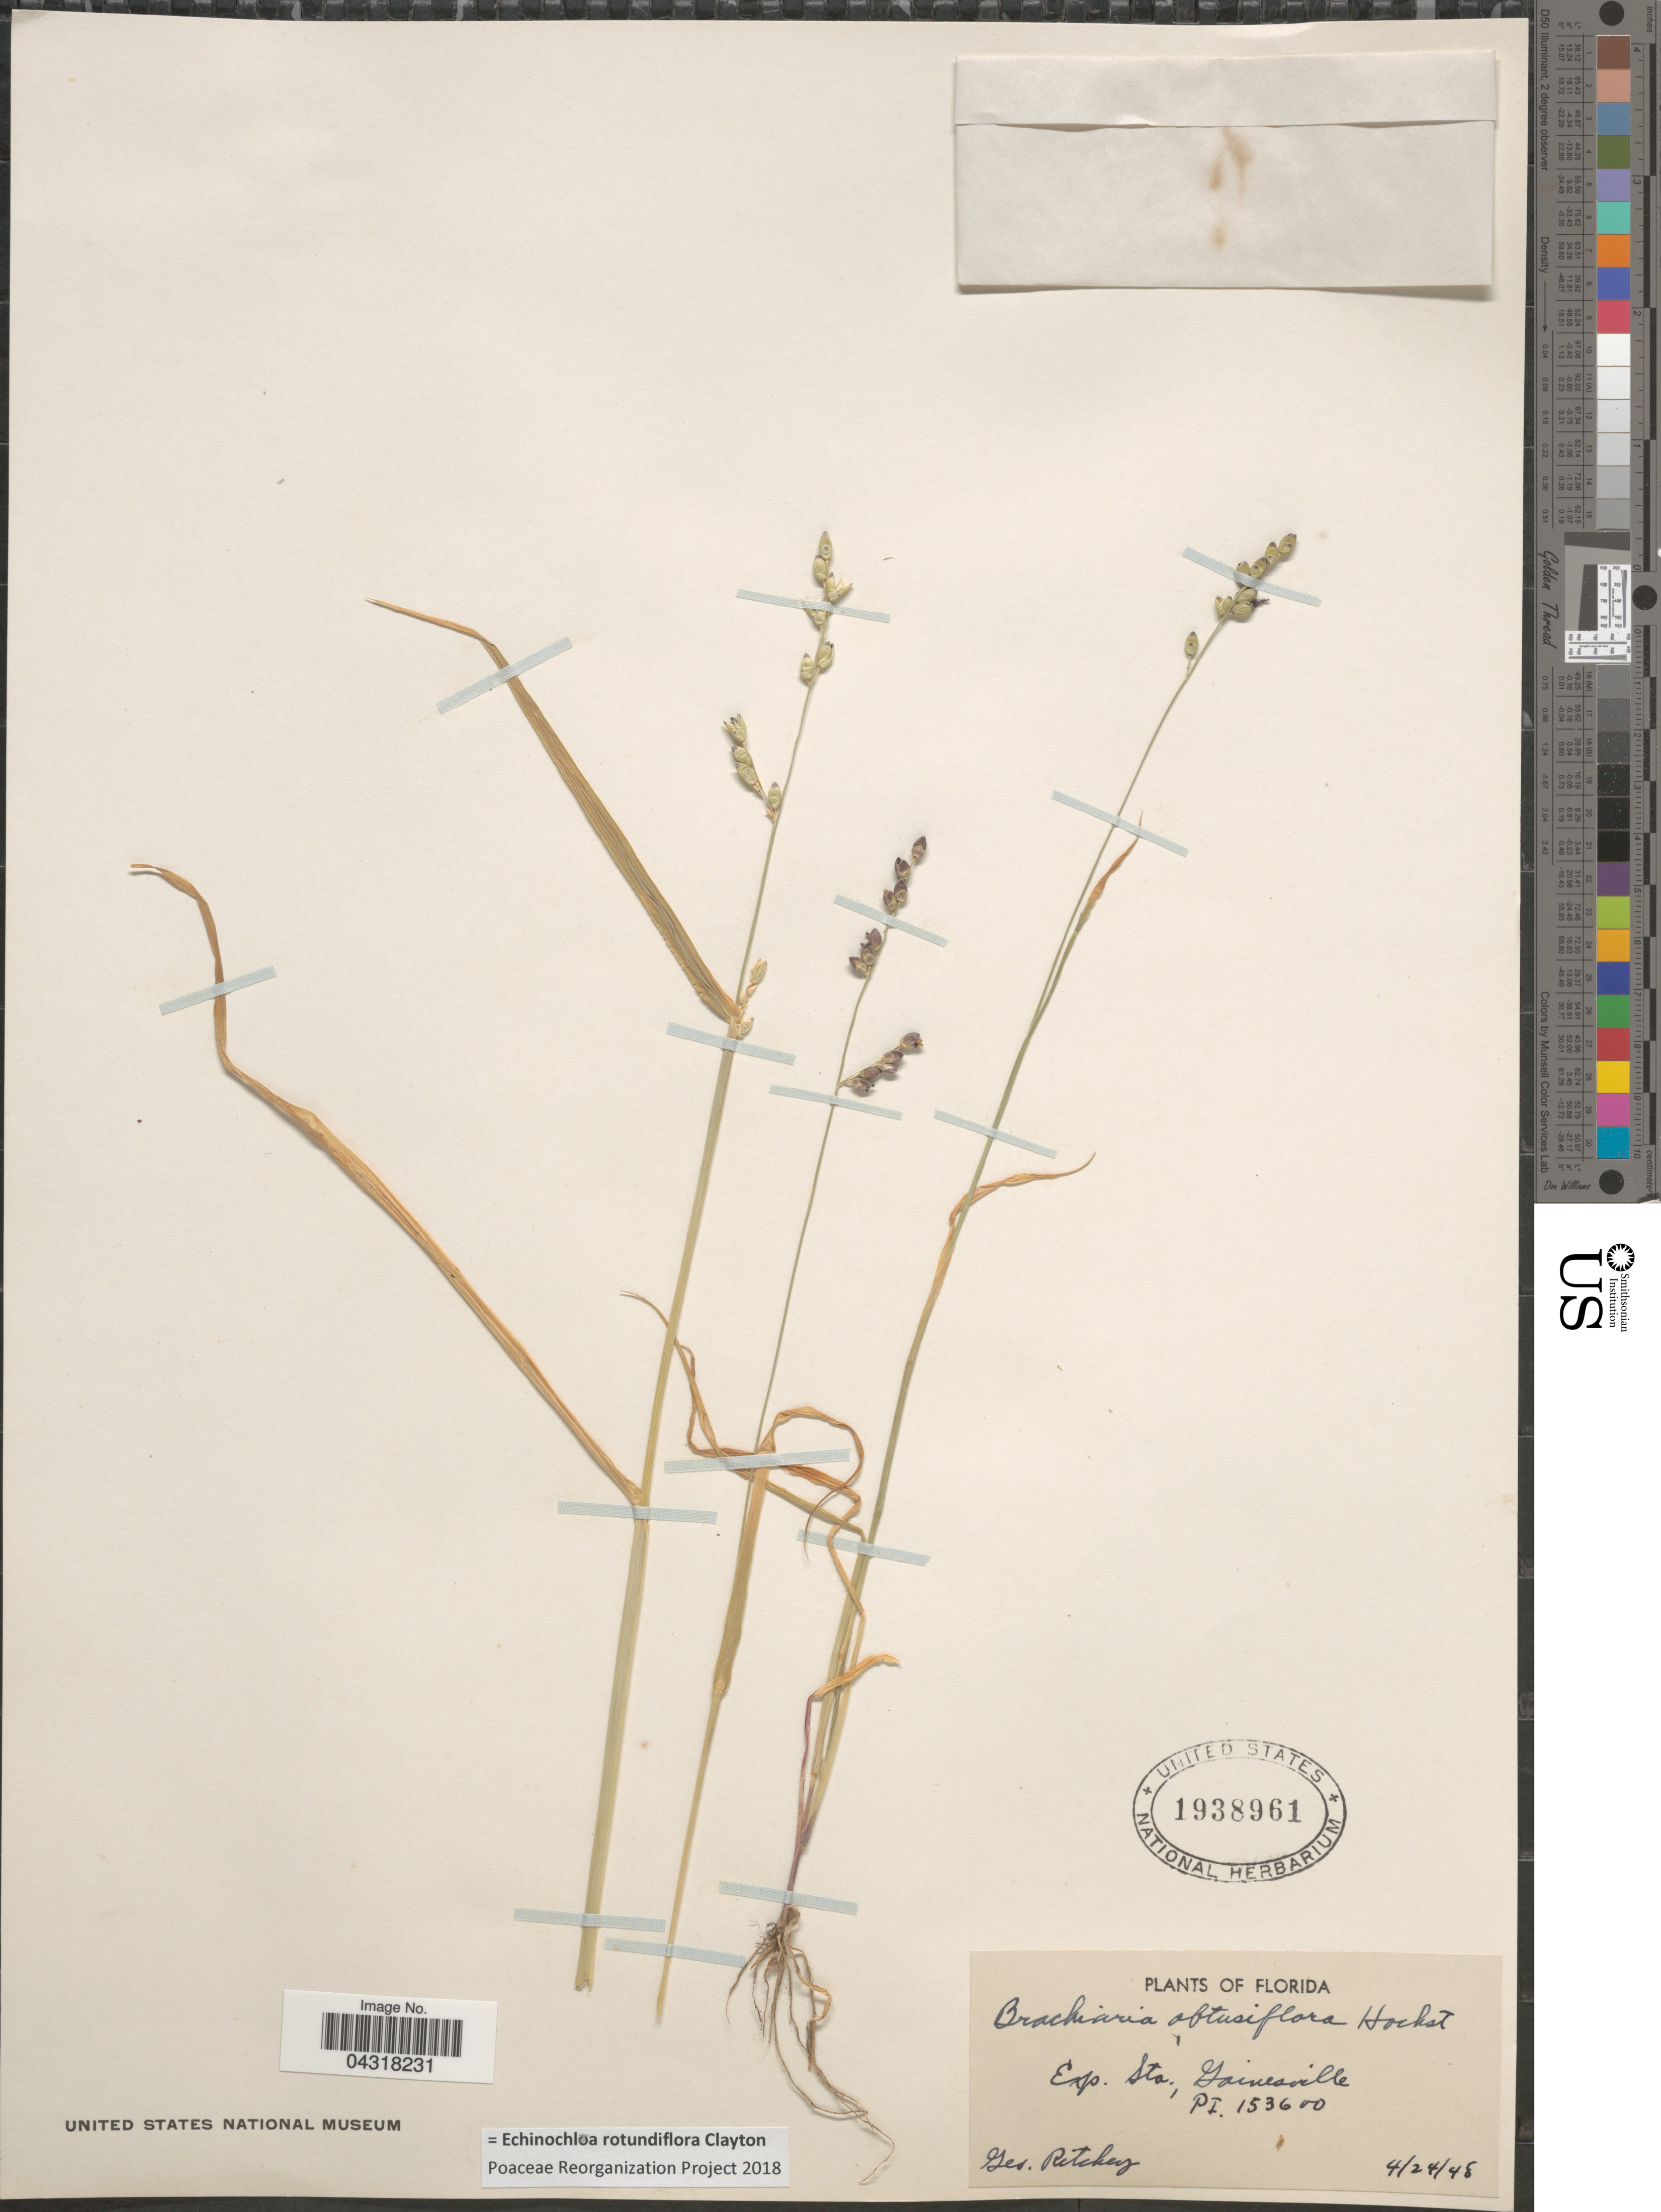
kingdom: Plantae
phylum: Tracheophyta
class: Liliopsida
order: Poales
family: Poaceae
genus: Echinochloa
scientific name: Echinochloa rotundiflora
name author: Clayton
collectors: G. Ritchey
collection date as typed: Transcribed d/m/y: 24/4/48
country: United States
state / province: Florida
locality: Exp. Sta., Gainesville. PI. 153600.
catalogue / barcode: US 1938961